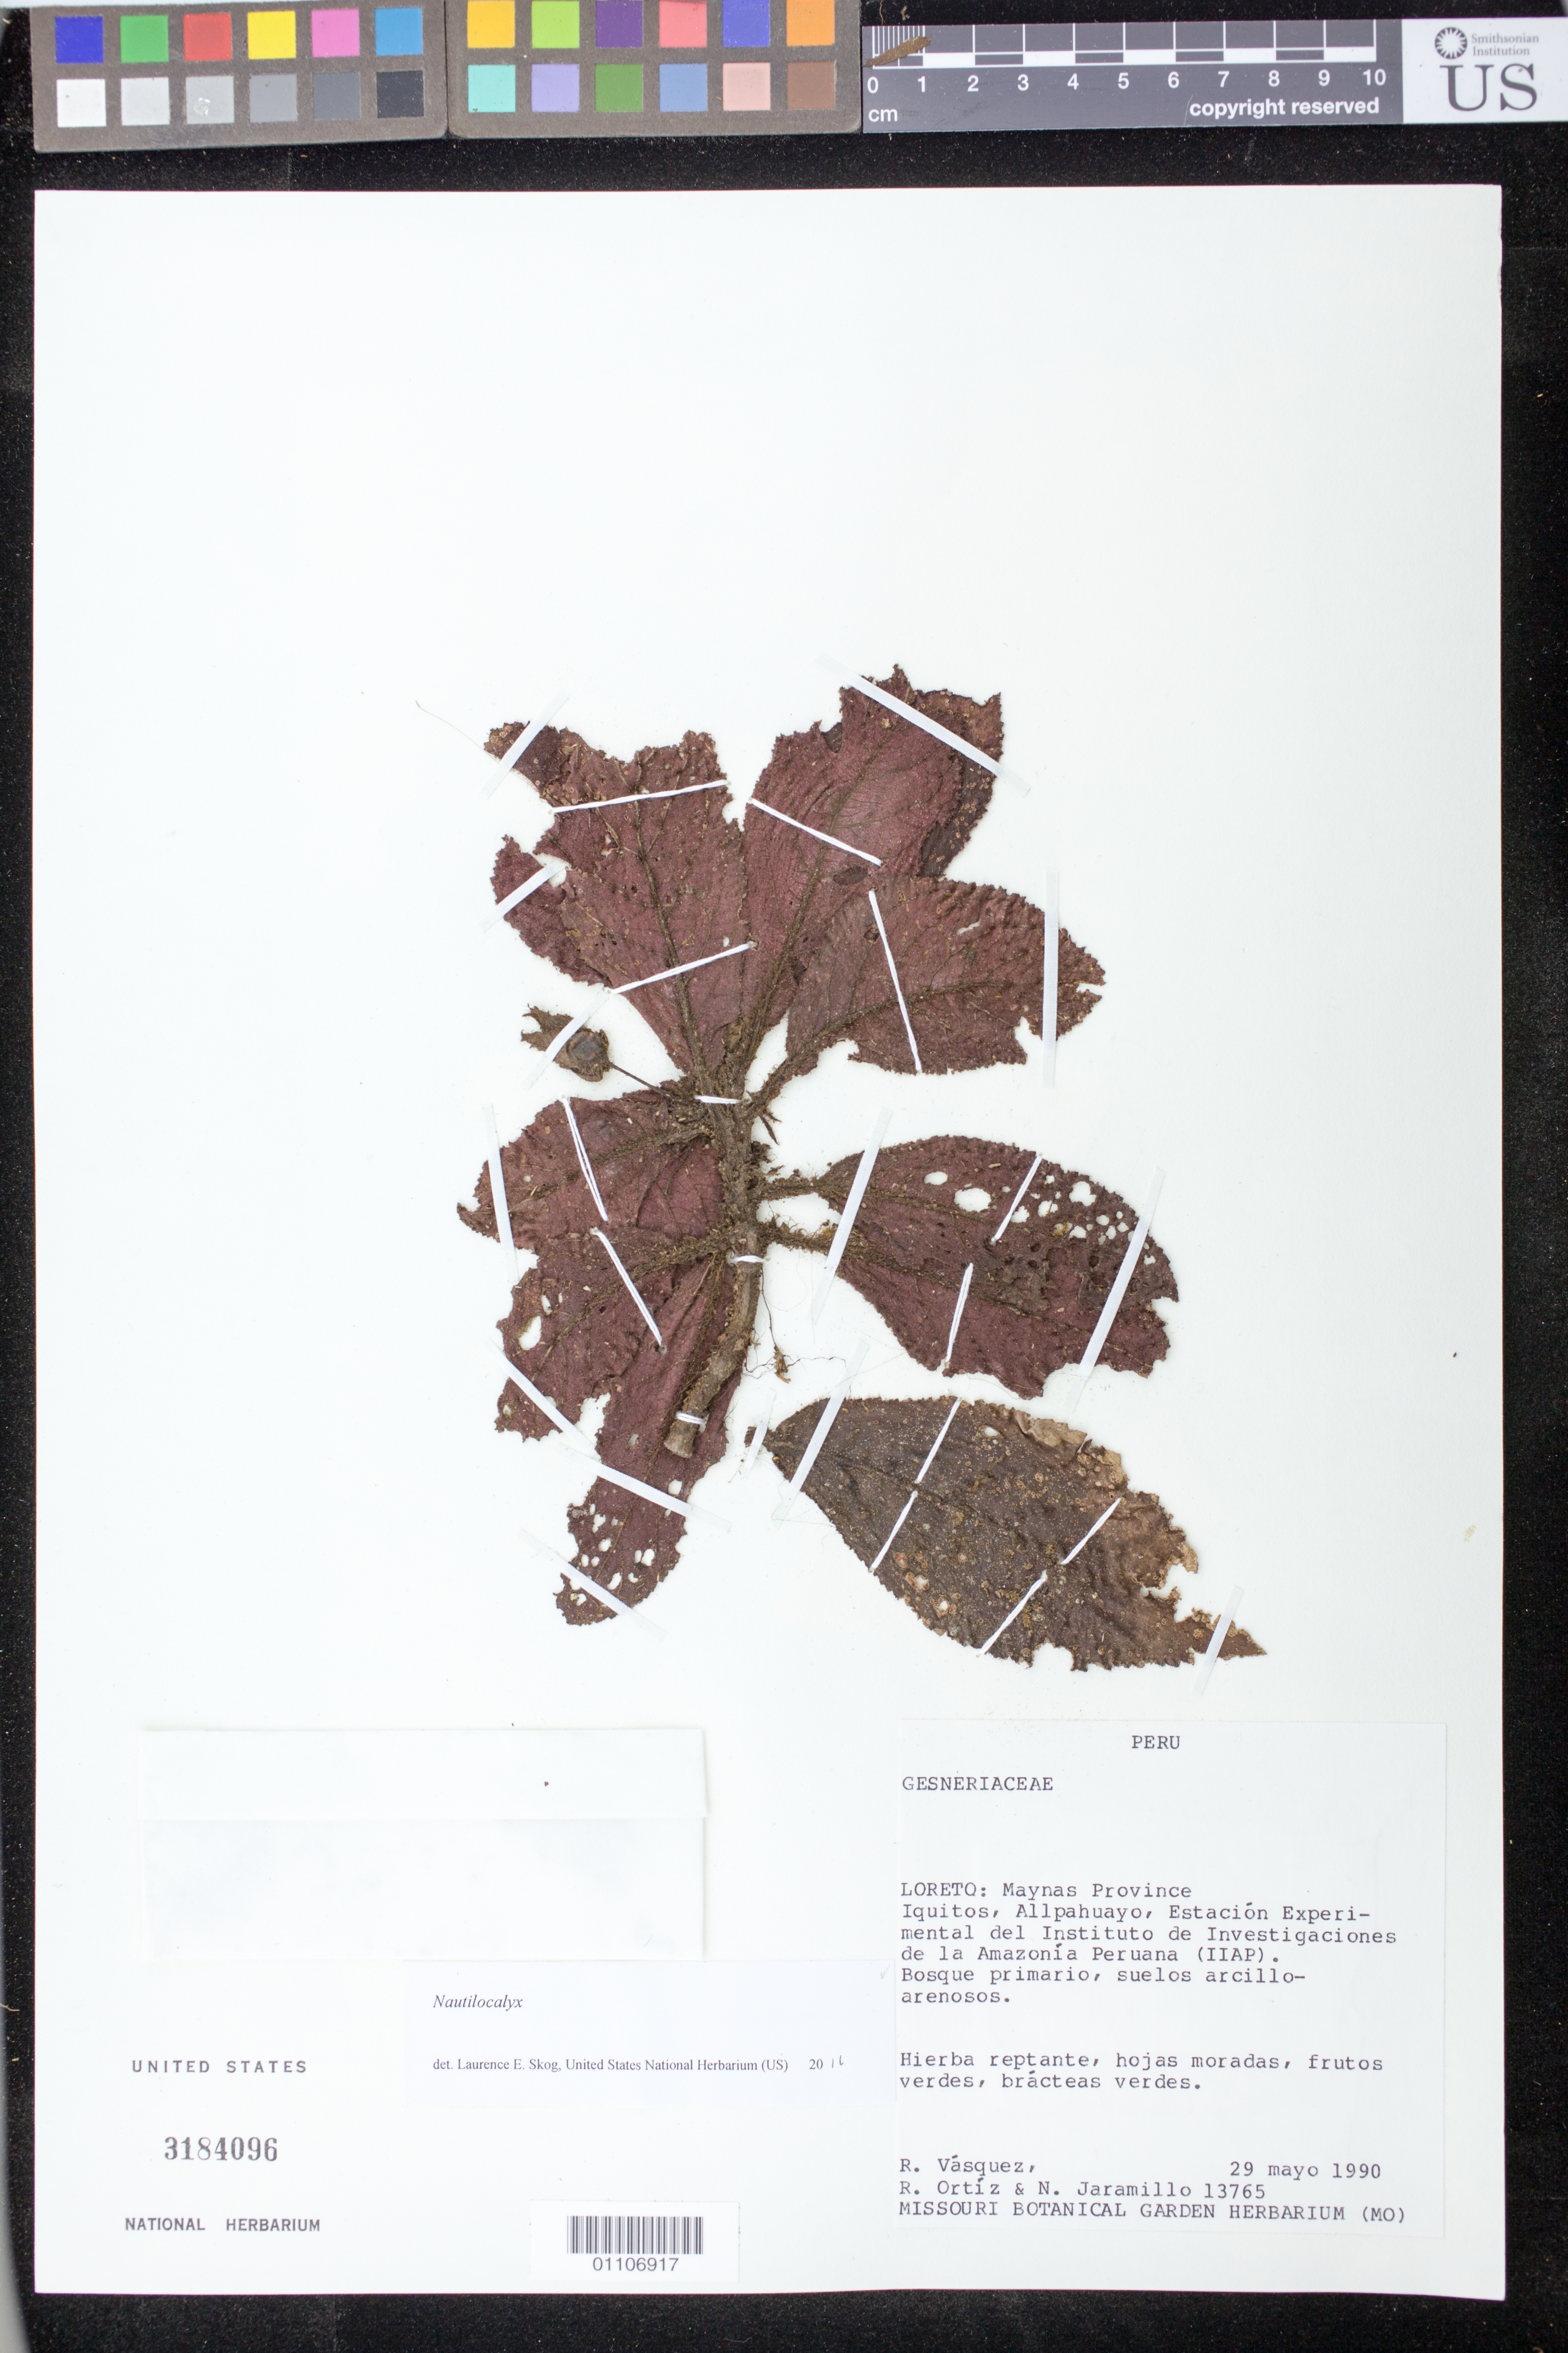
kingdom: Plantae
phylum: Tracheophyta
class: Magnoliopsida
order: Lamiales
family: Gesneriaceae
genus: Nautilocalyx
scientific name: Nautilocalyx sp.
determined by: Skog, Laurence E.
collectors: R. Vásquez, R. del C. Ortiz & N. Jaramillo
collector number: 13765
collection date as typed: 29 May 1990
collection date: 1990-05-29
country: Peru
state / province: Loreto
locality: Maynas Province, Iquitos, Allpahuayo, Estacion Experimental del Instituto de Investigaciones de la Amazonia Peruana (IIAP)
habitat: Bosque primario, suelos arcillo-arenosos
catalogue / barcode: US 3184096